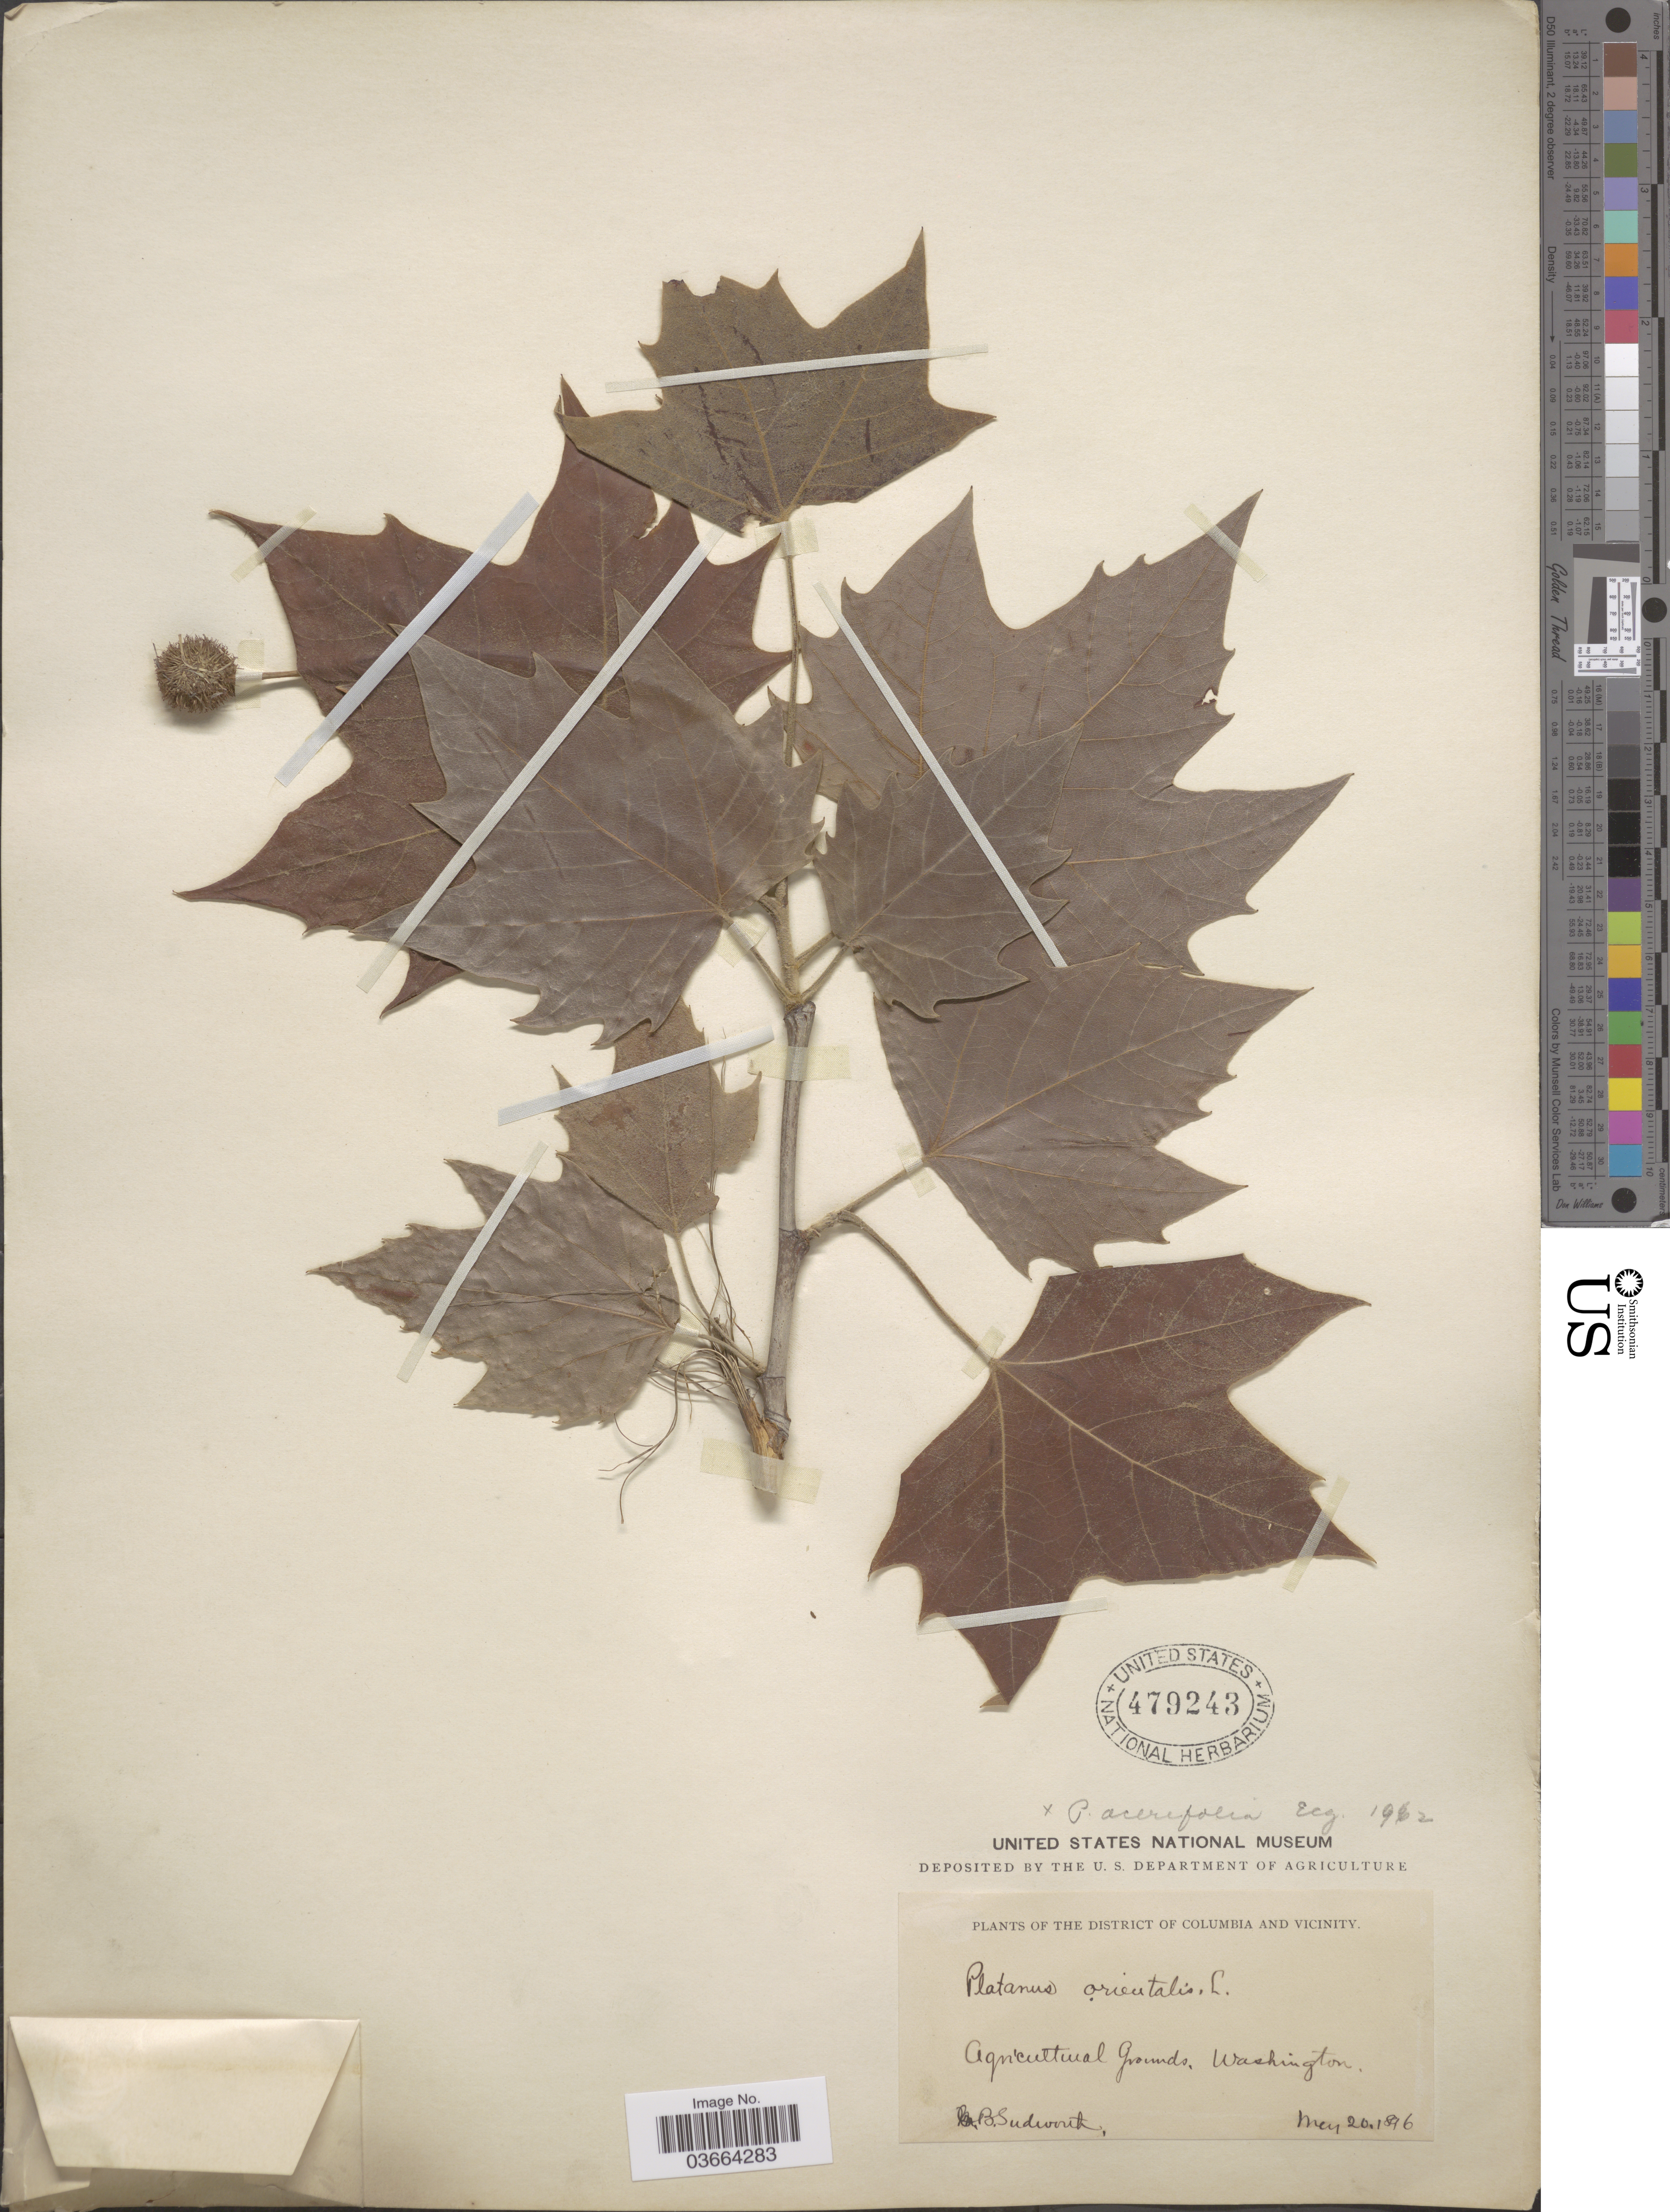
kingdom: Plantae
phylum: Tracheophyta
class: Magnoliopsida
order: Proteales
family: Platanaceae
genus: Platanus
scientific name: Platanus orientalis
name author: L.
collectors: G. B. Sudworth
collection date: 1896-05-20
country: United States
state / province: District of Columbia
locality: District of Columbia and Vicinity. Agricultural Grounds.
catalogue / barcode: US 479243